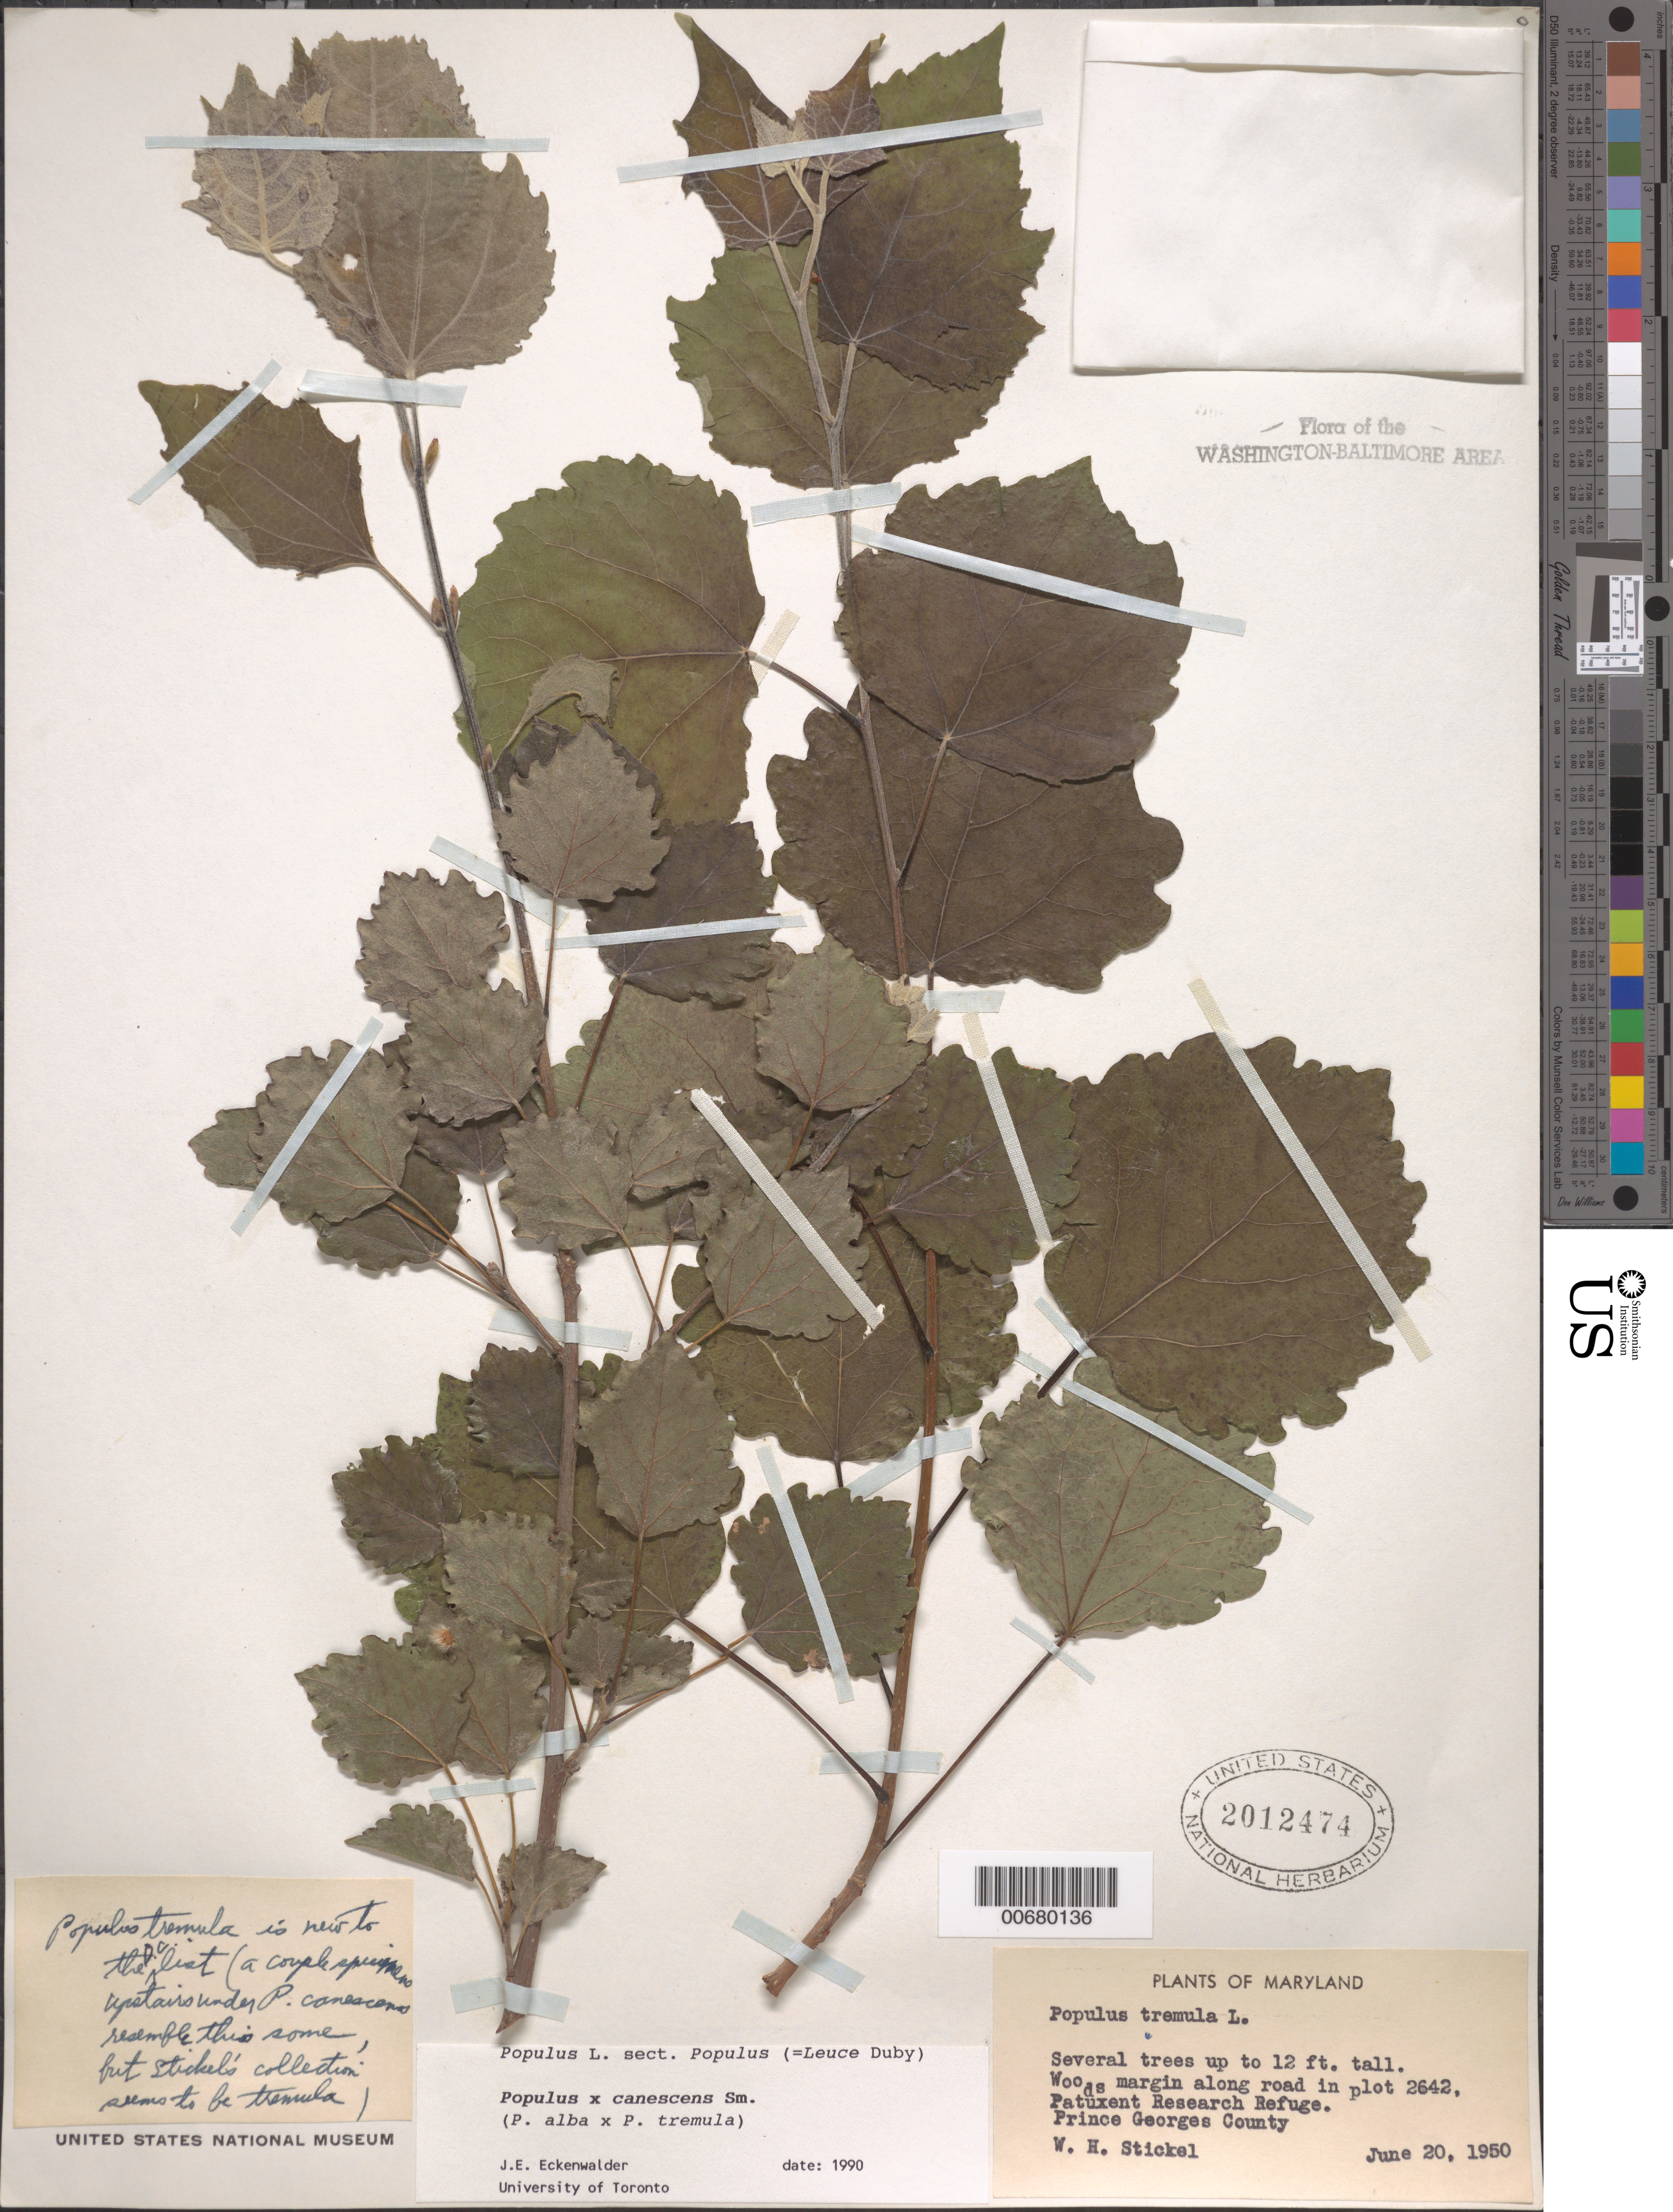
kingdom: Plantae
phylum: Tracheophyta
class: Magnoliopsida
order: Malpighiales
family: Salicaceae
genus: Populus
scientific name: Populus x canescens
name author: (Aiton) Sm.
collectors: W. Stickel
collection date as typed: June 20, 1950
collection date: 1950-06-20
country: United States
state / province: Maryland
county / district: Prince George's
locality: Patuxent Research Refuge, plot 2642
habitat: Several trees up to 12 ft. tall. Woods margin along road.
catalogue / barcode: US 2012474